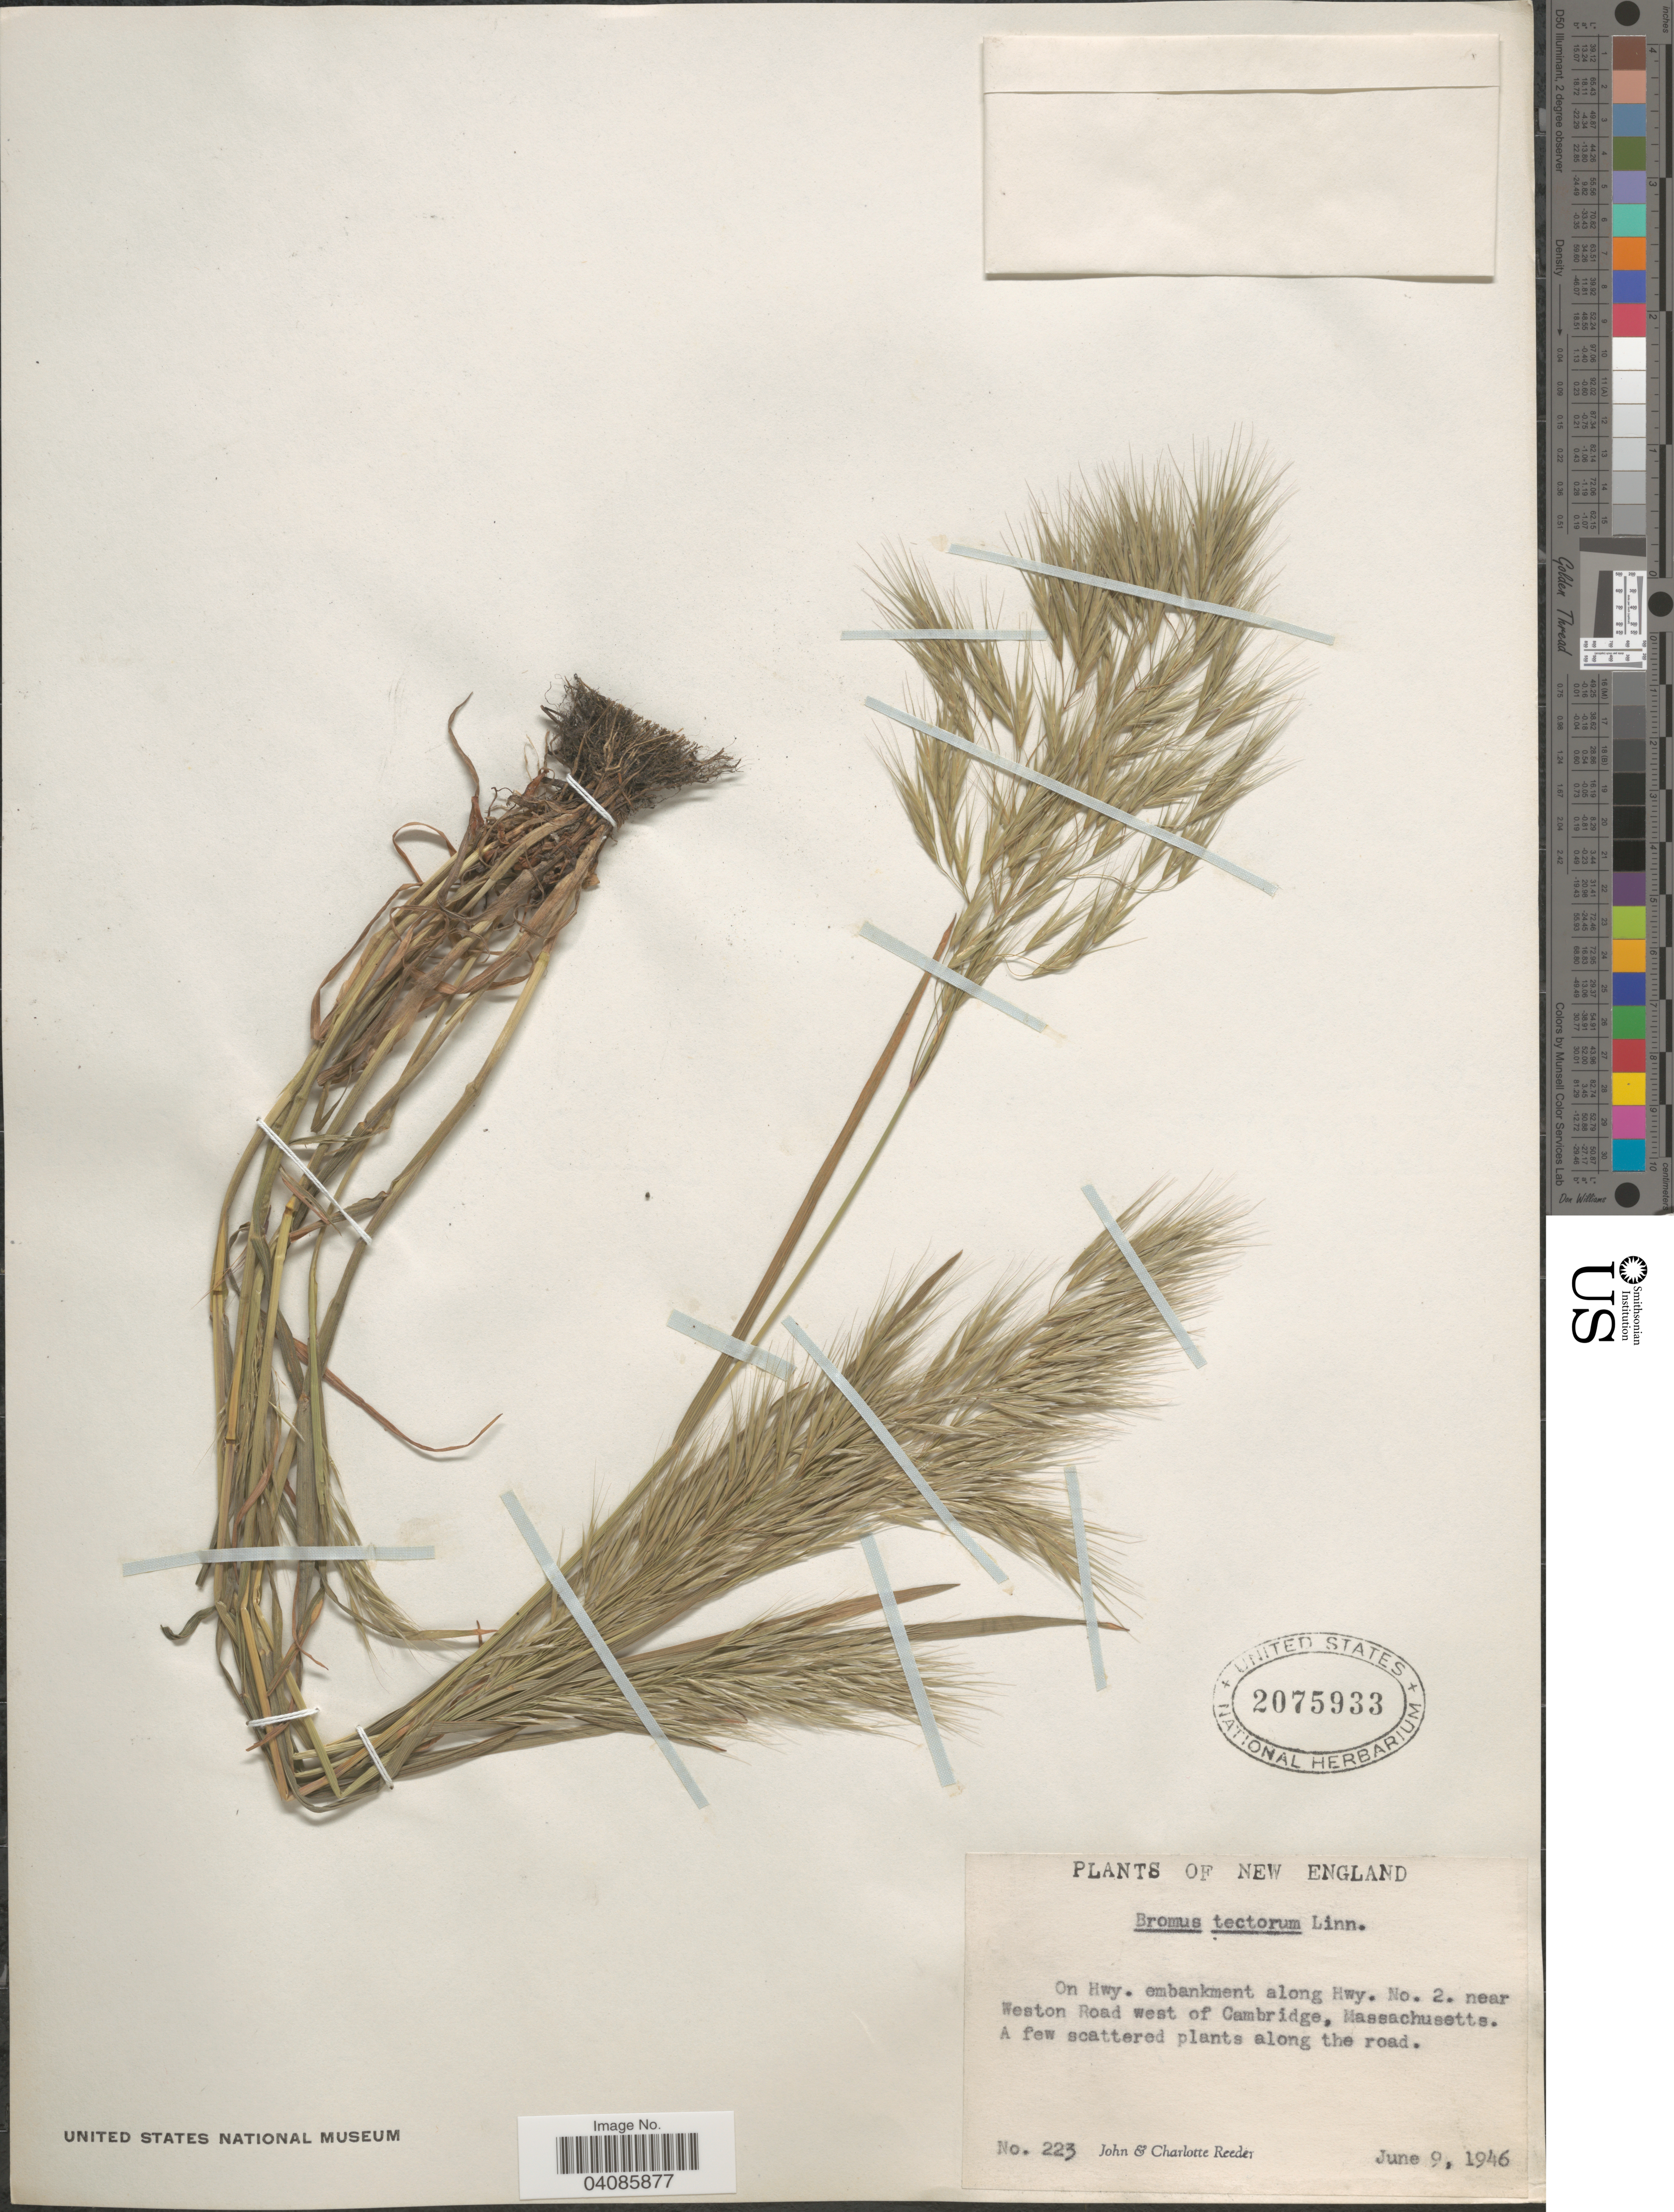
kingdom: Plantae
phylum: Tracheophyta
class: Liliopsida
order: Poales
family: Poaceae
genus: Bromus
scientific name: Bromus tectorum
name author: L.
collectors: J. R. Reeder & C. G. Reeder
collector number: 223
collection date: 1946-06-09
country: United States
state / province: Massachusetts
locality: New England. On Hwy. embankment along Hwy. No. 2. near Weston Road west of Cambridge. Along the road.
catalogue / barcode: US 2075933